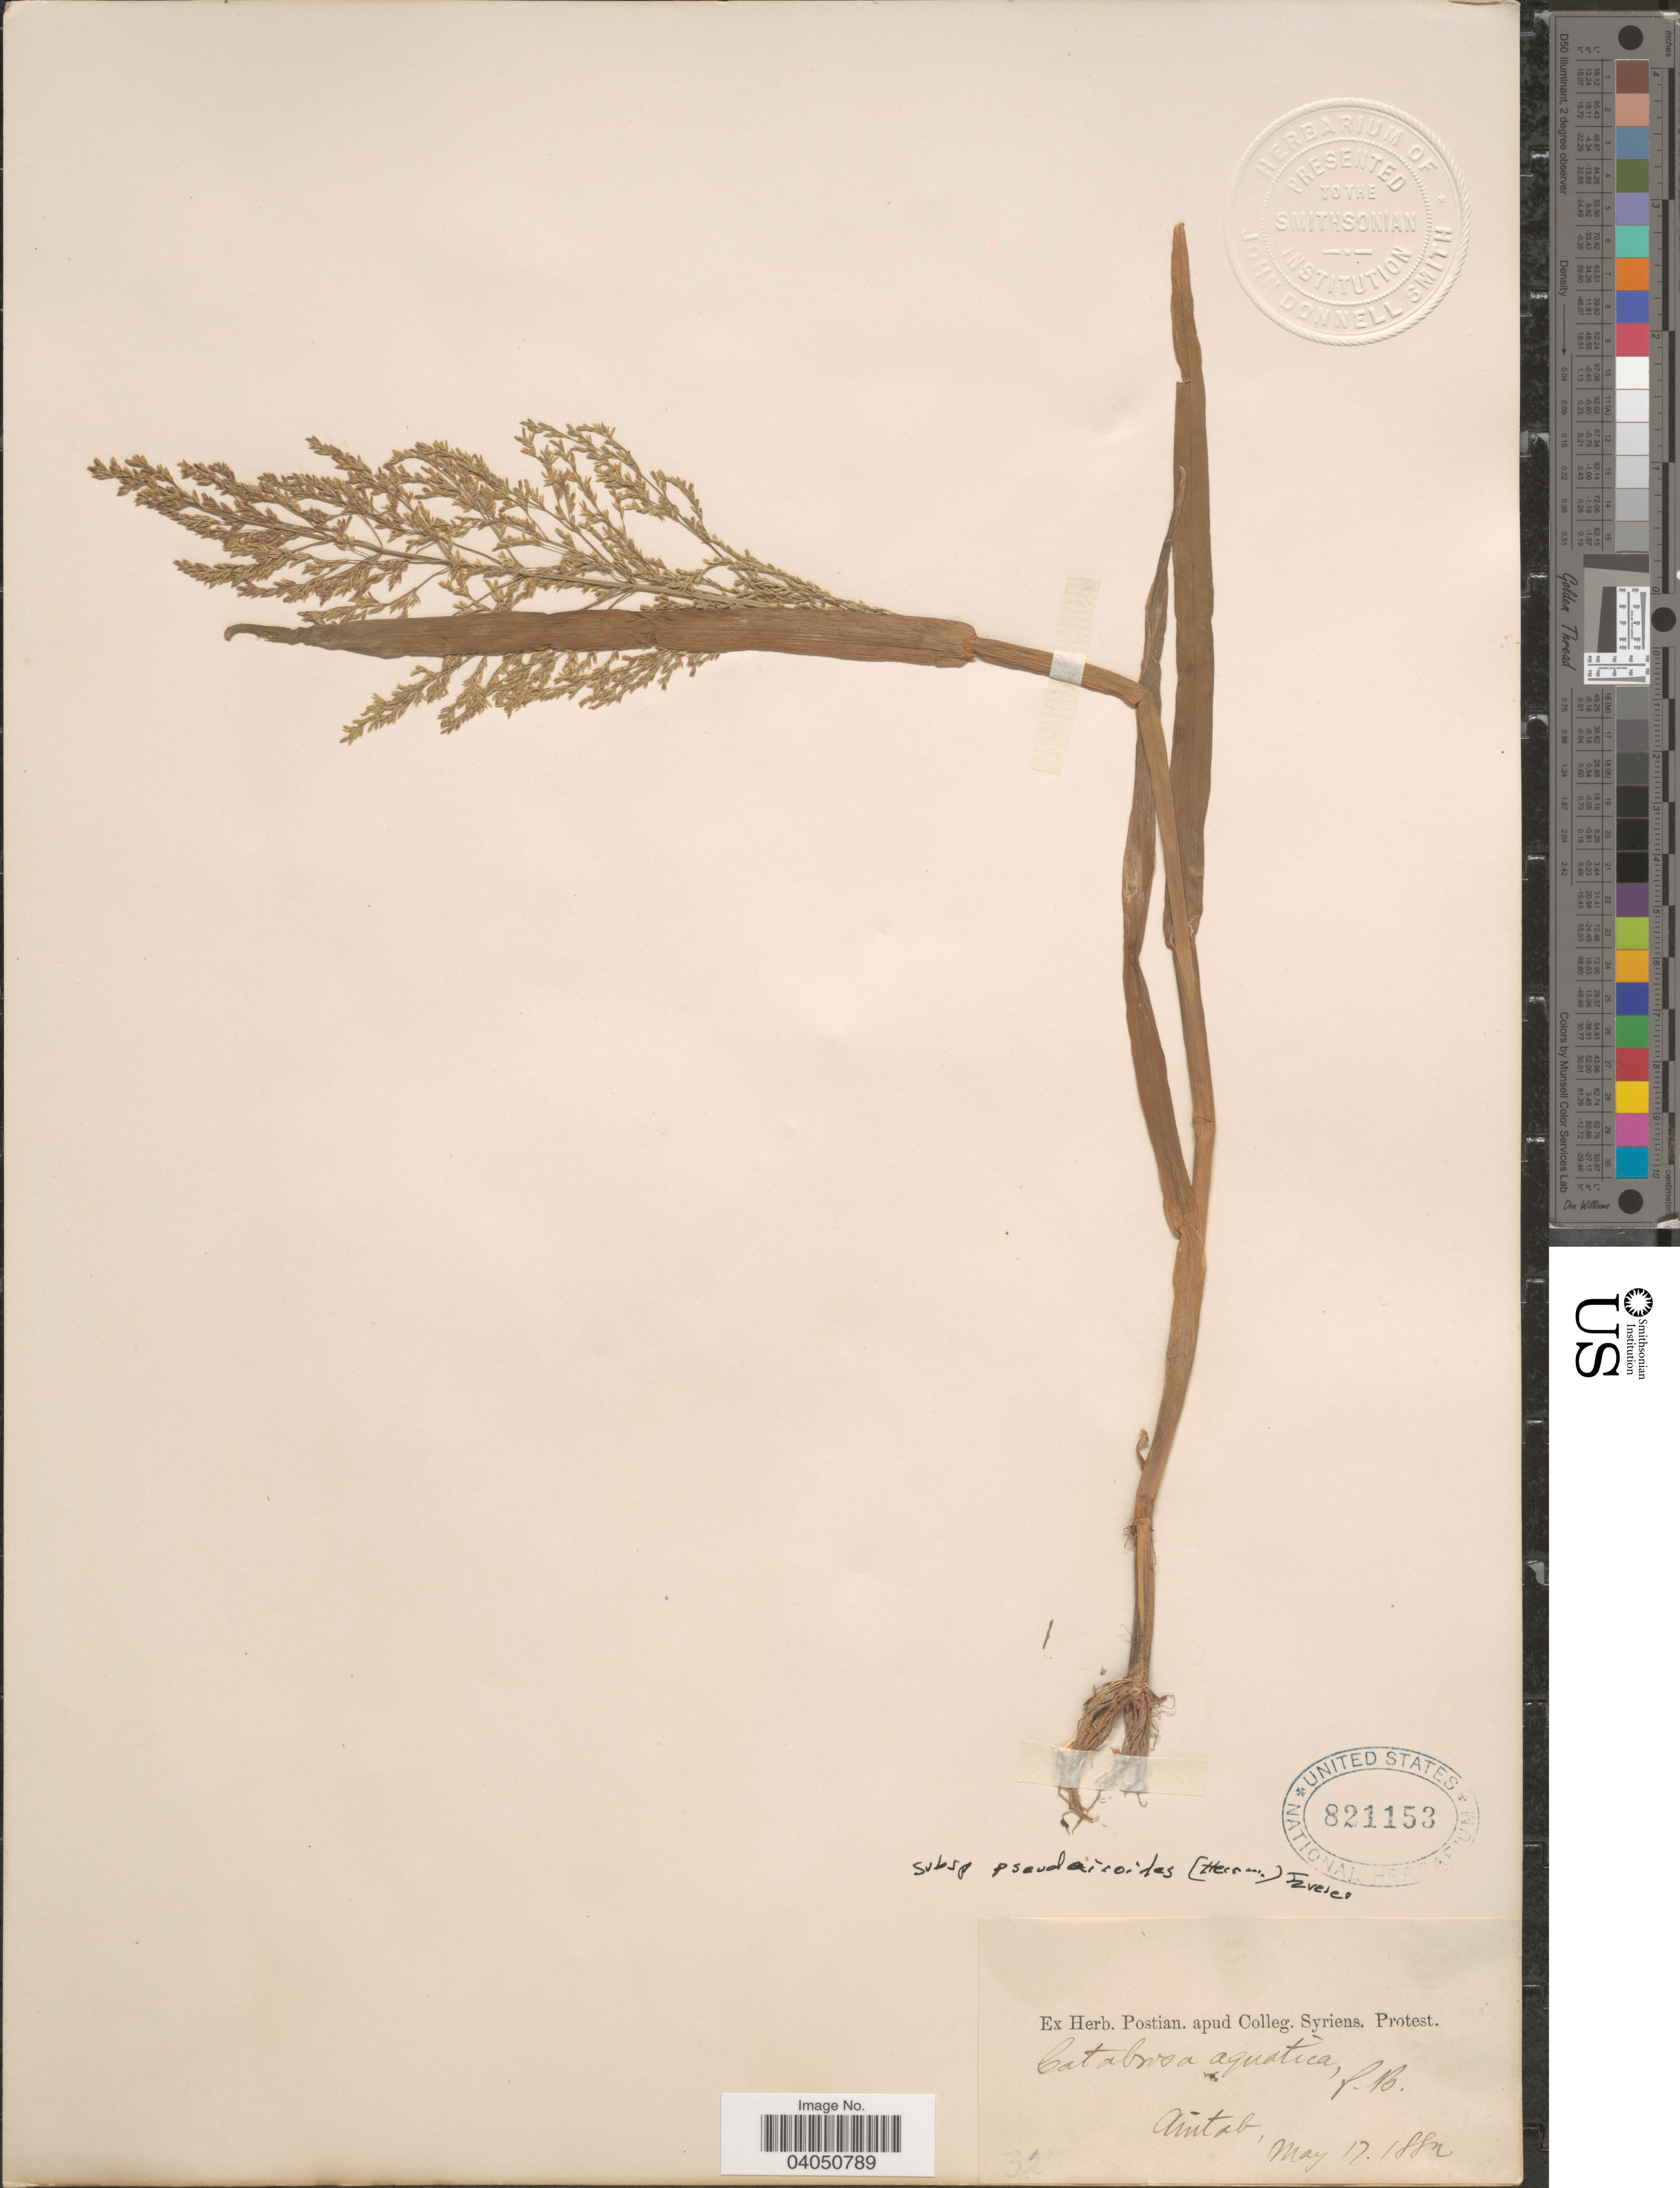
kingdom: Plantae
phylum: Tracheophyta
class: Liliopsida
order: Poales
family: Poaceae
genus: Catabrosa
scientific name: Catabrosa aquatica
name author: (L.) P. Beauv.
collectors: ex herb. Postian. apud Colleg. Syriens. Protest. USE "Fannie P. A. Shepard" (10308853) AS PRIMARY COLLECTOR INSTEAD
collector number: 327*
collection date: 1882-05-17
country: Turkey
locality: Aintab.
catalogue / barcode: US 821153